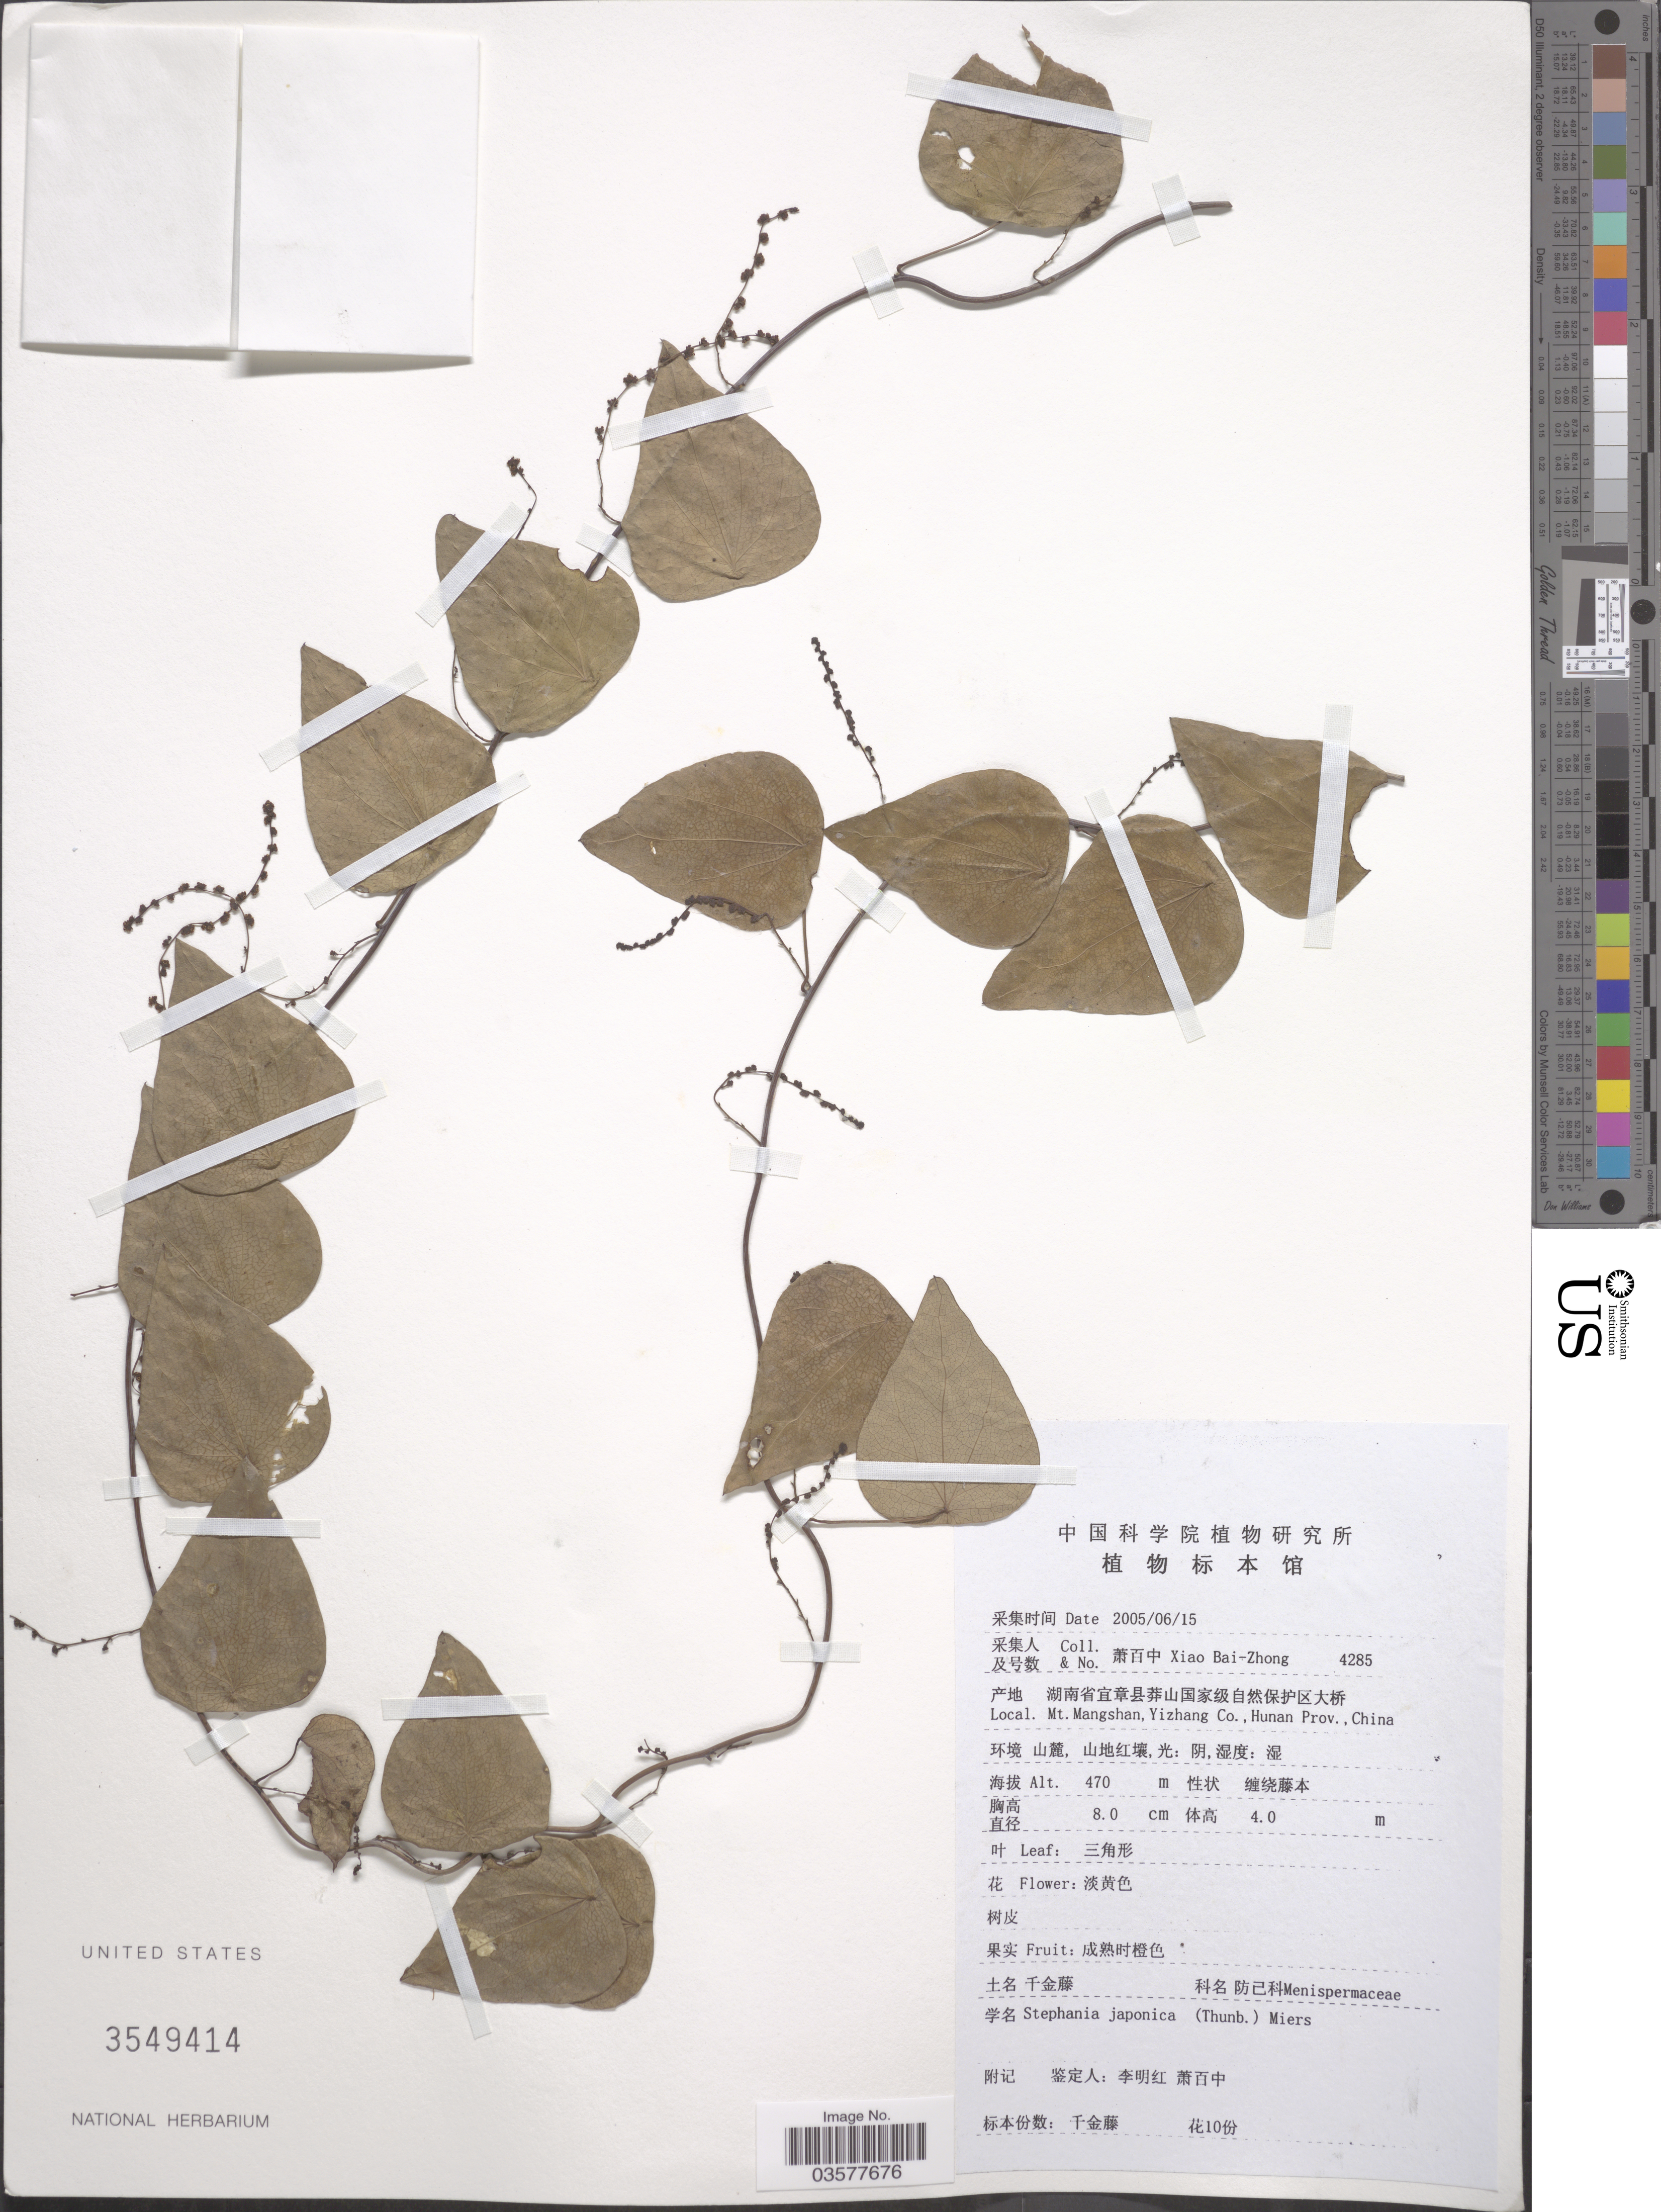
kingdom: Plantae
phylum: Tracheophyta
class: Magnoliopsida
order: Ranunculales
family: Menispermaceae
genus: Stephania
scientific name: Stephania japonica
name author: (Thunb.) Miers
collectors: B. Z. Xiao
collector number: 4285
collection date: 2005-06-15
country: China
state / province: Hunan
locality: Mt. Mangshan, Yizhang Co.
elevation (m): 470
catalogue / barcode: US 3549414